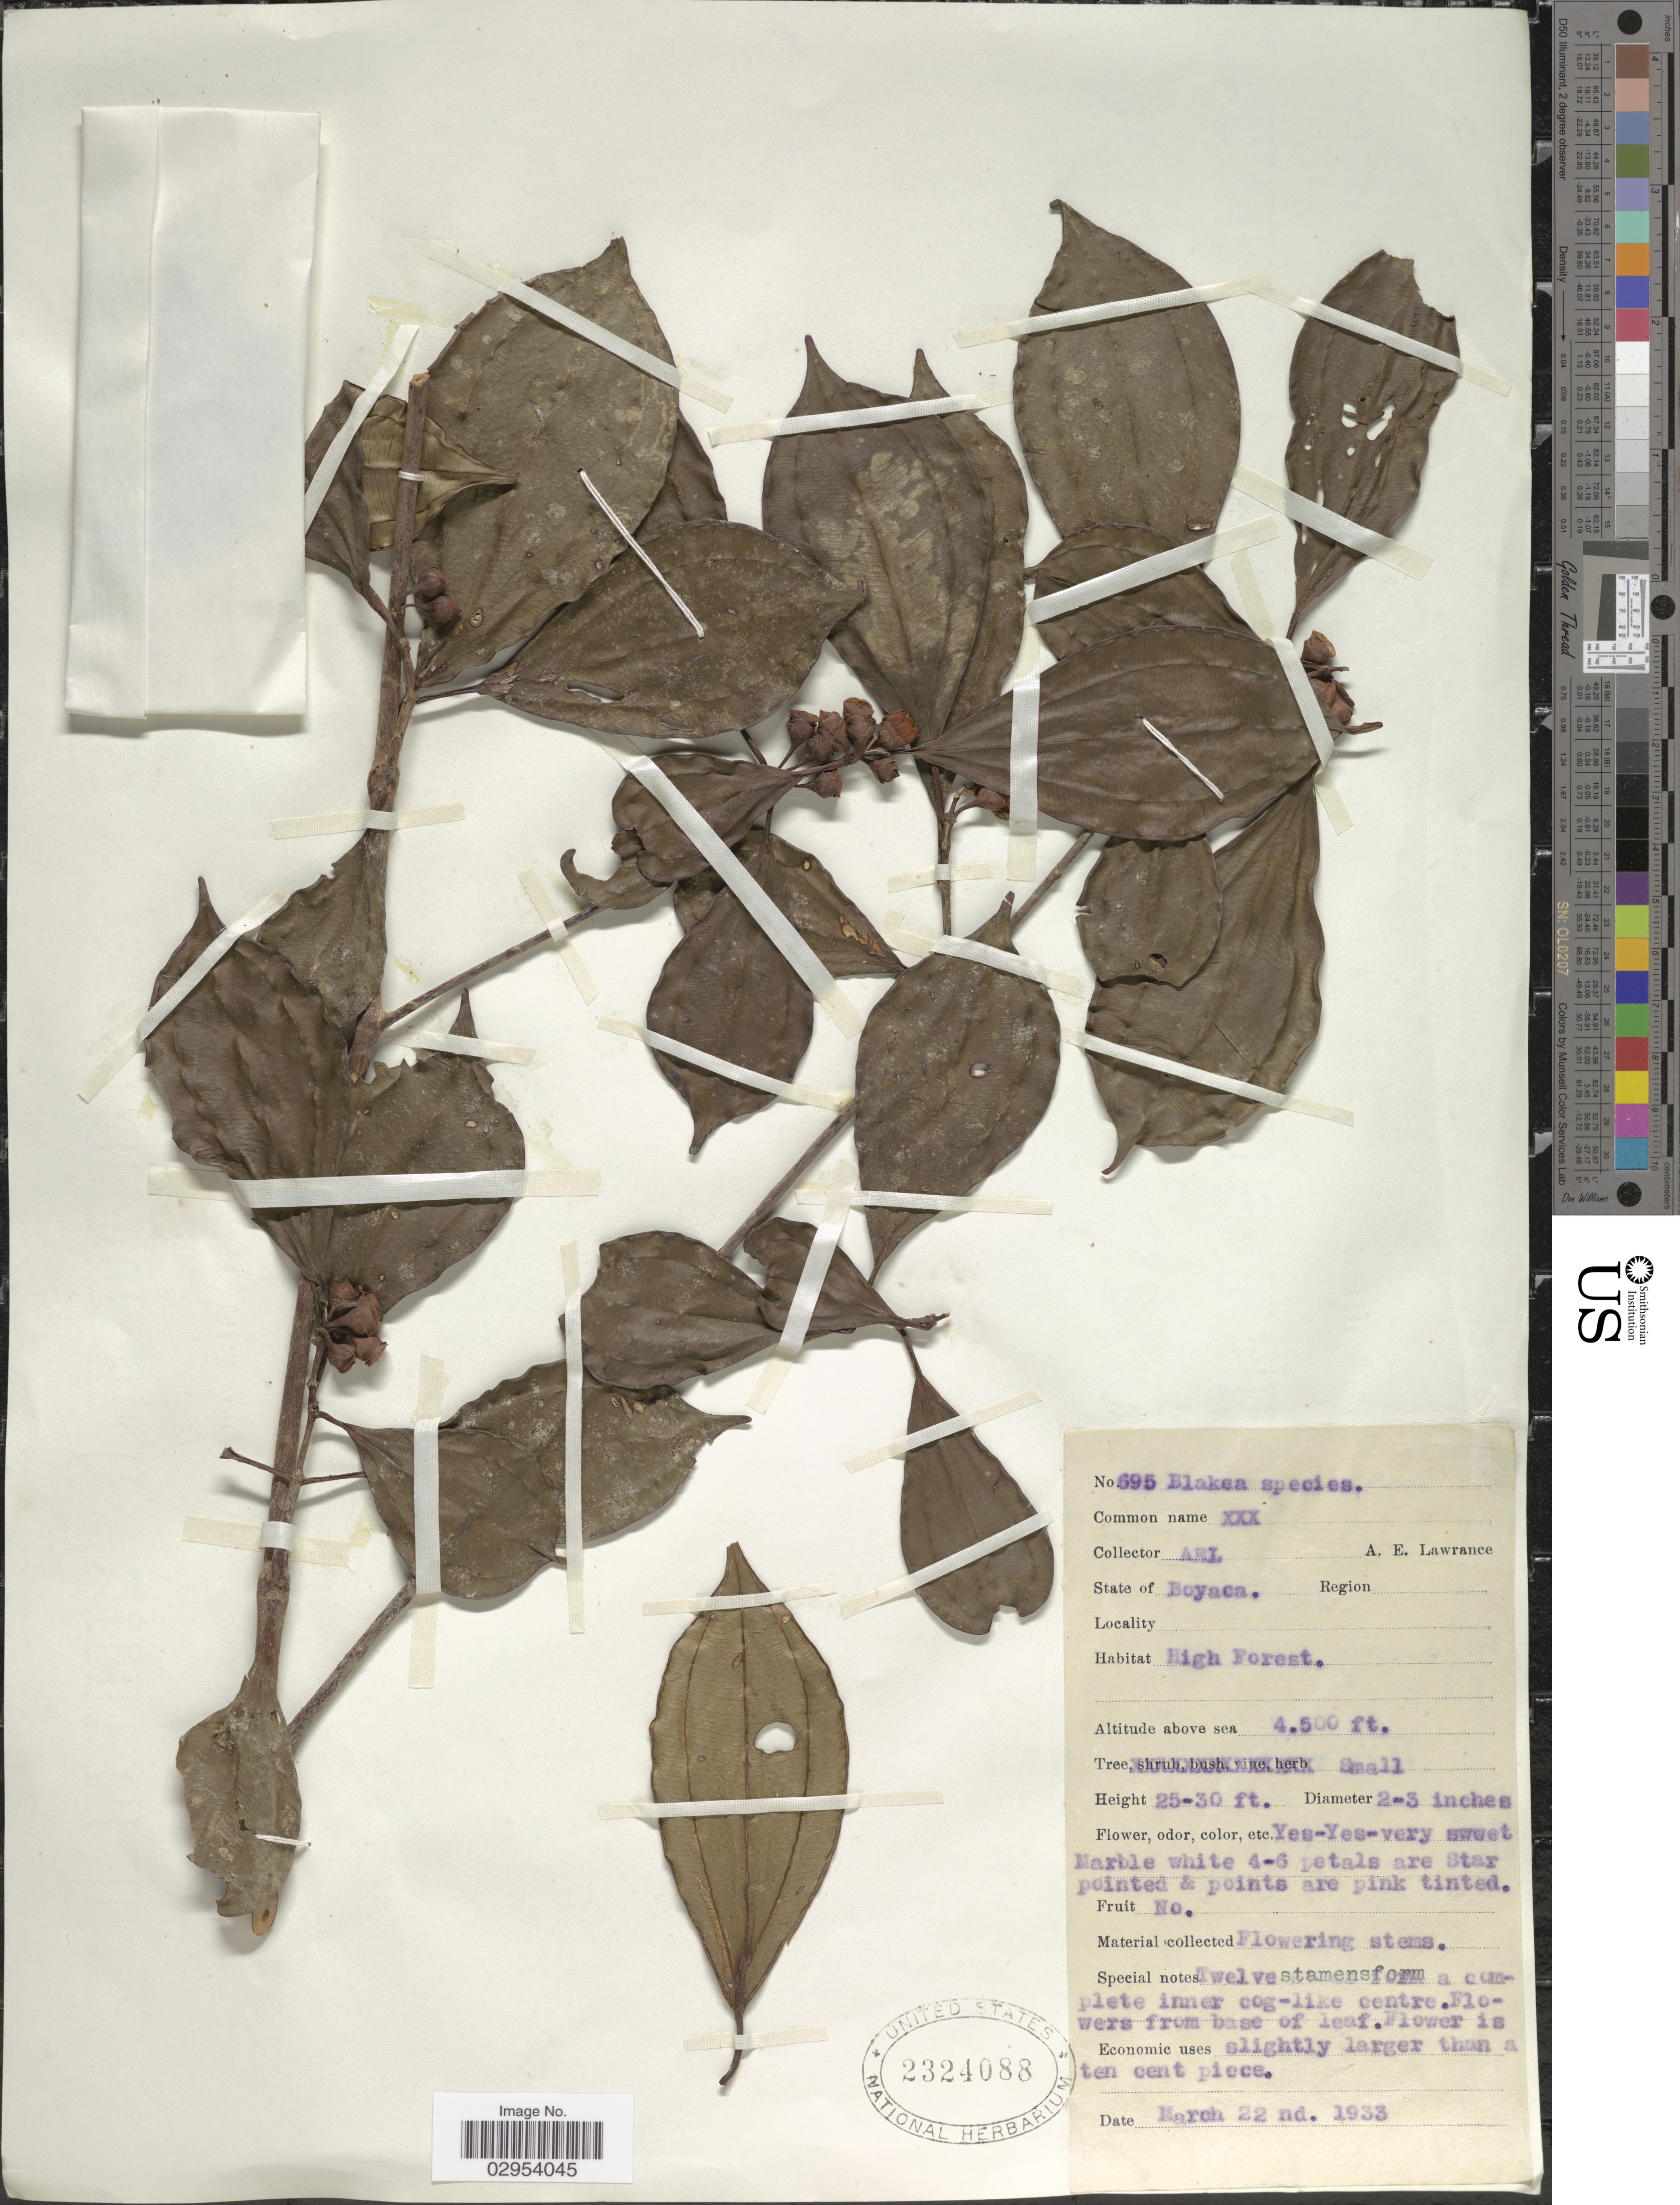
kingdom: Plantae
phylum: Tracheophyta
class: Magnoliopsida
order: Myrtales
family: Melastomataceae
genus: Topobea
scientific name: Topobea brachyura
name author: (Gleason) Wurdack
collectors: A. Lawrance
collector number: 695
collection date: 1933-03-22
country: Colombia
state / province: Boyacá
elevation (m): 1372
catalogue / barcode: US 2324088